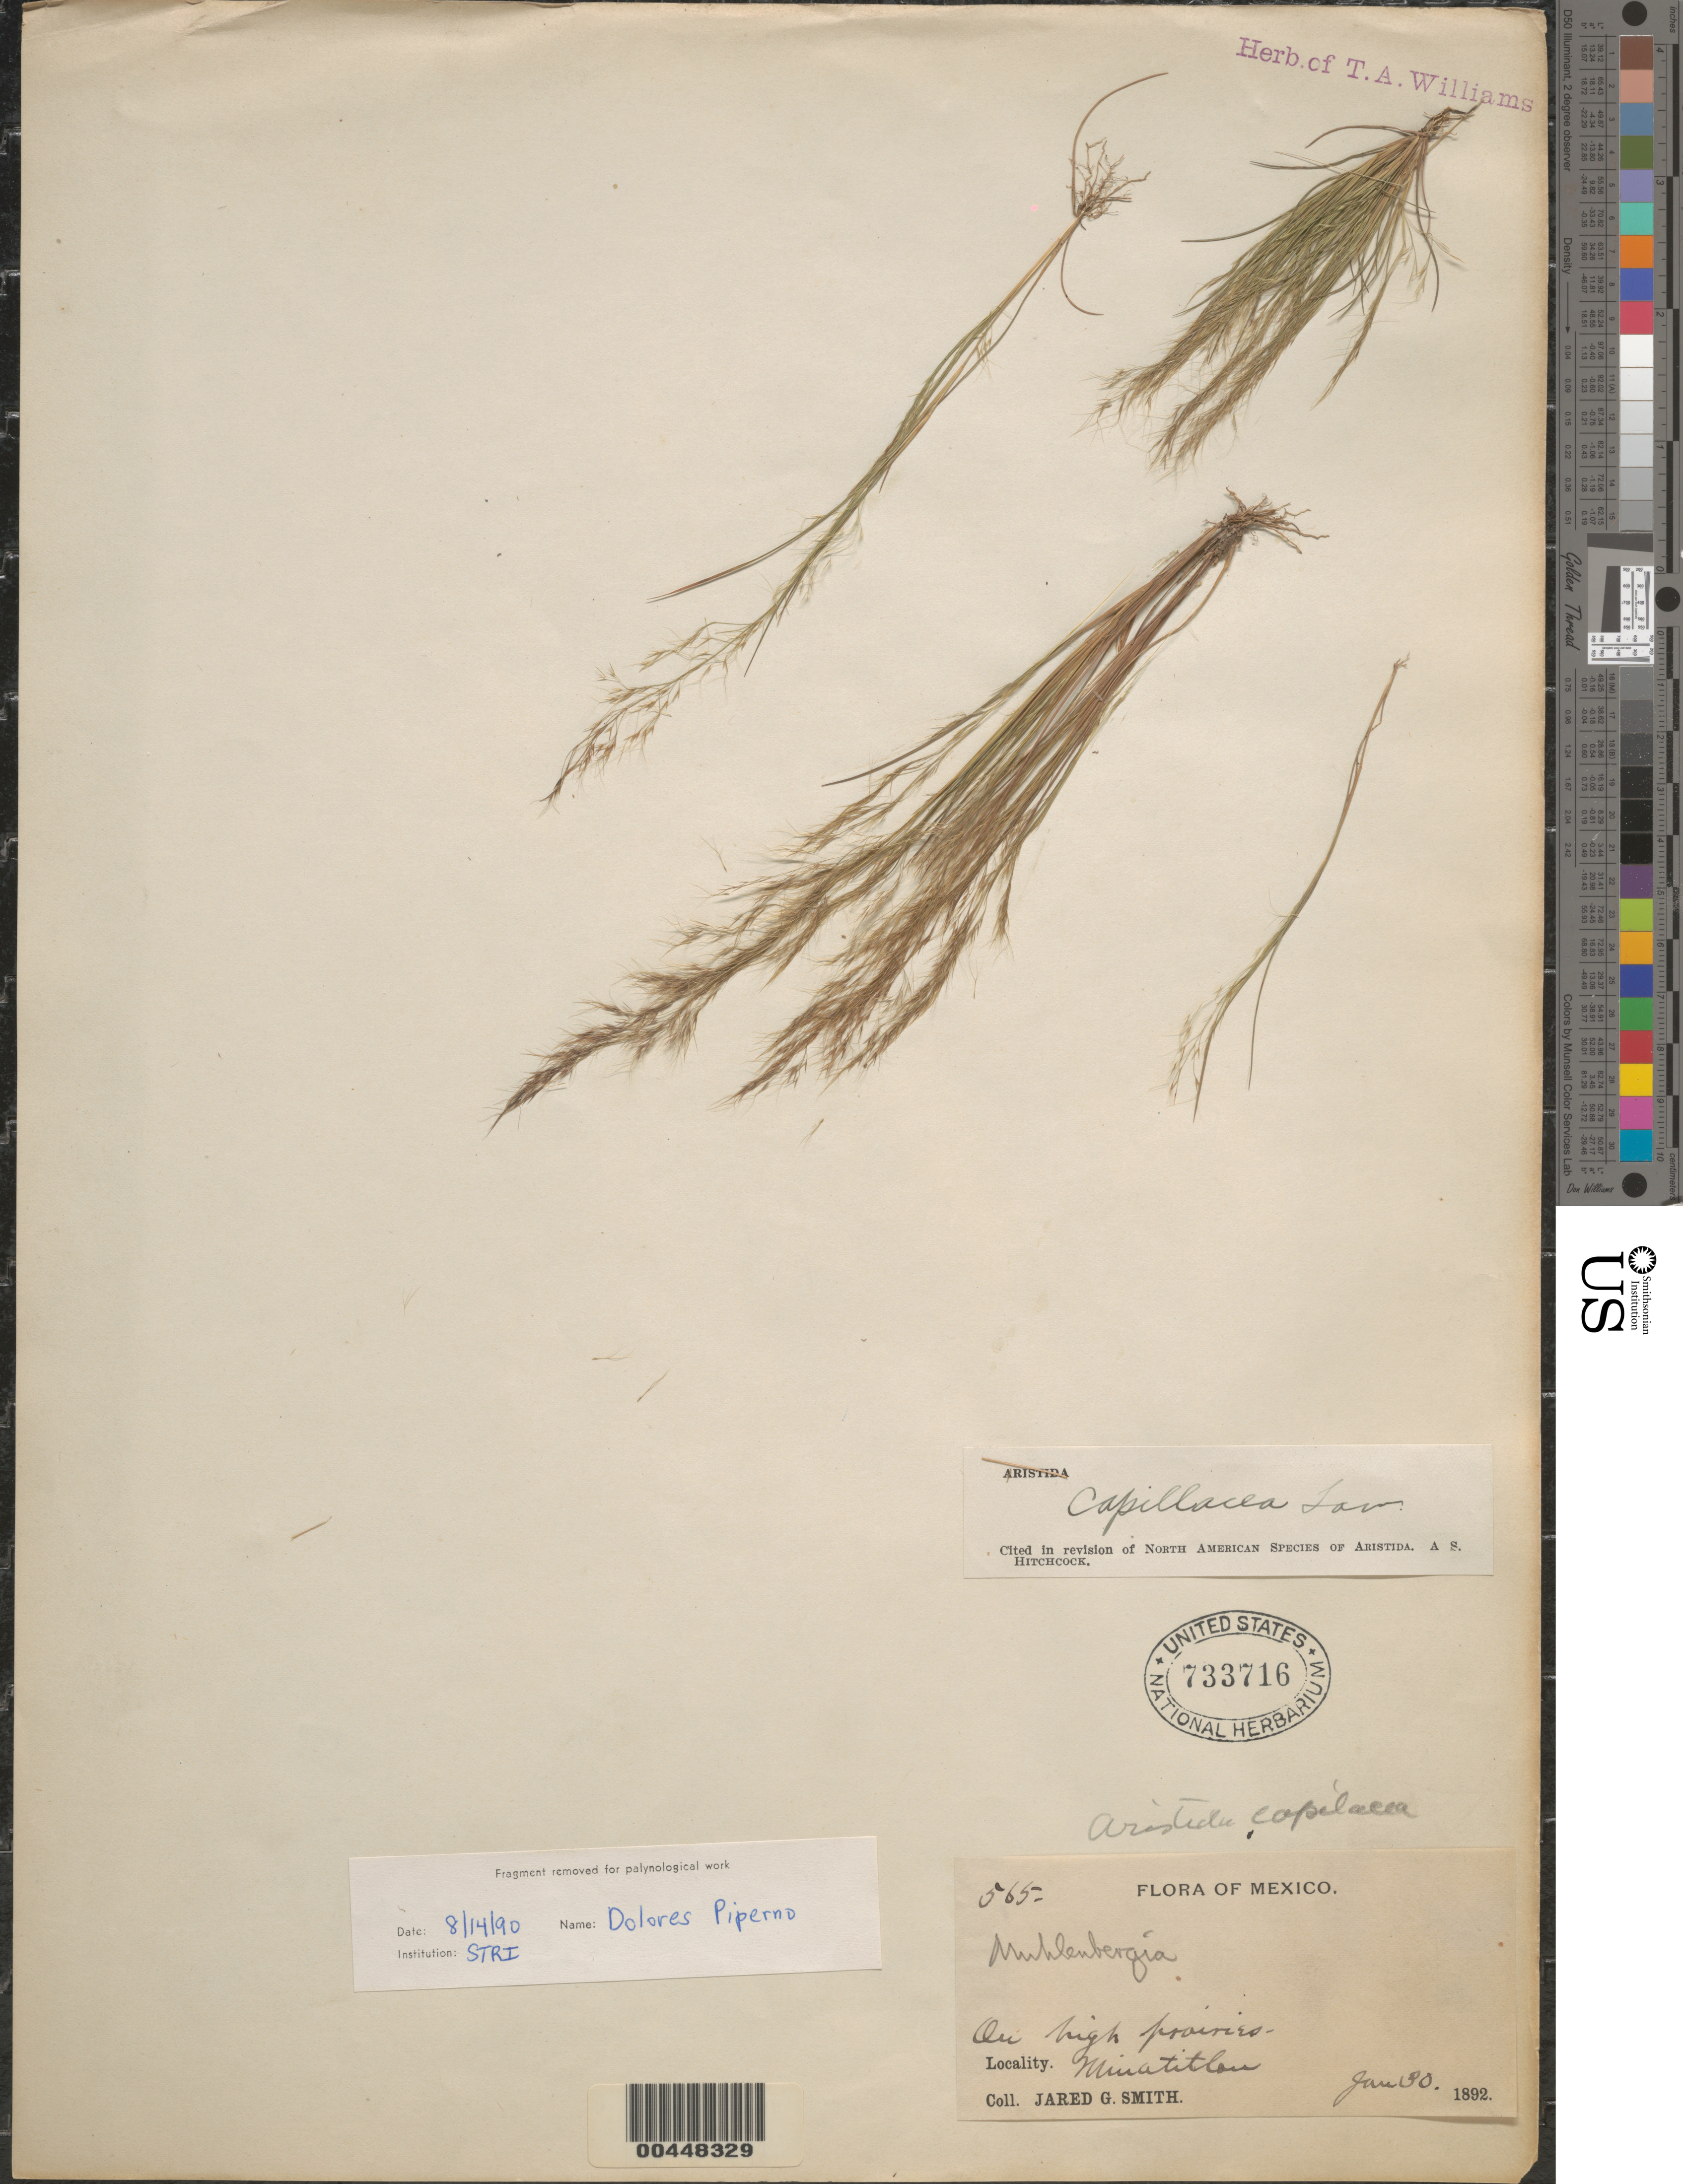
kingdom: Plantae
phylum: Tracheophyta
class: Liliopsida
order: Poales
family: Poaceae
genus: Aristida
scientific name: Aristida capillacea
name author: Lam.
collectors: J. G. Smith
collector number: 565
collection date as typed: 30 Jan 1892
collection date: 1892-01-30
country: Mexico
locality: Miuatitlan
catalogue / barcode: US 733716